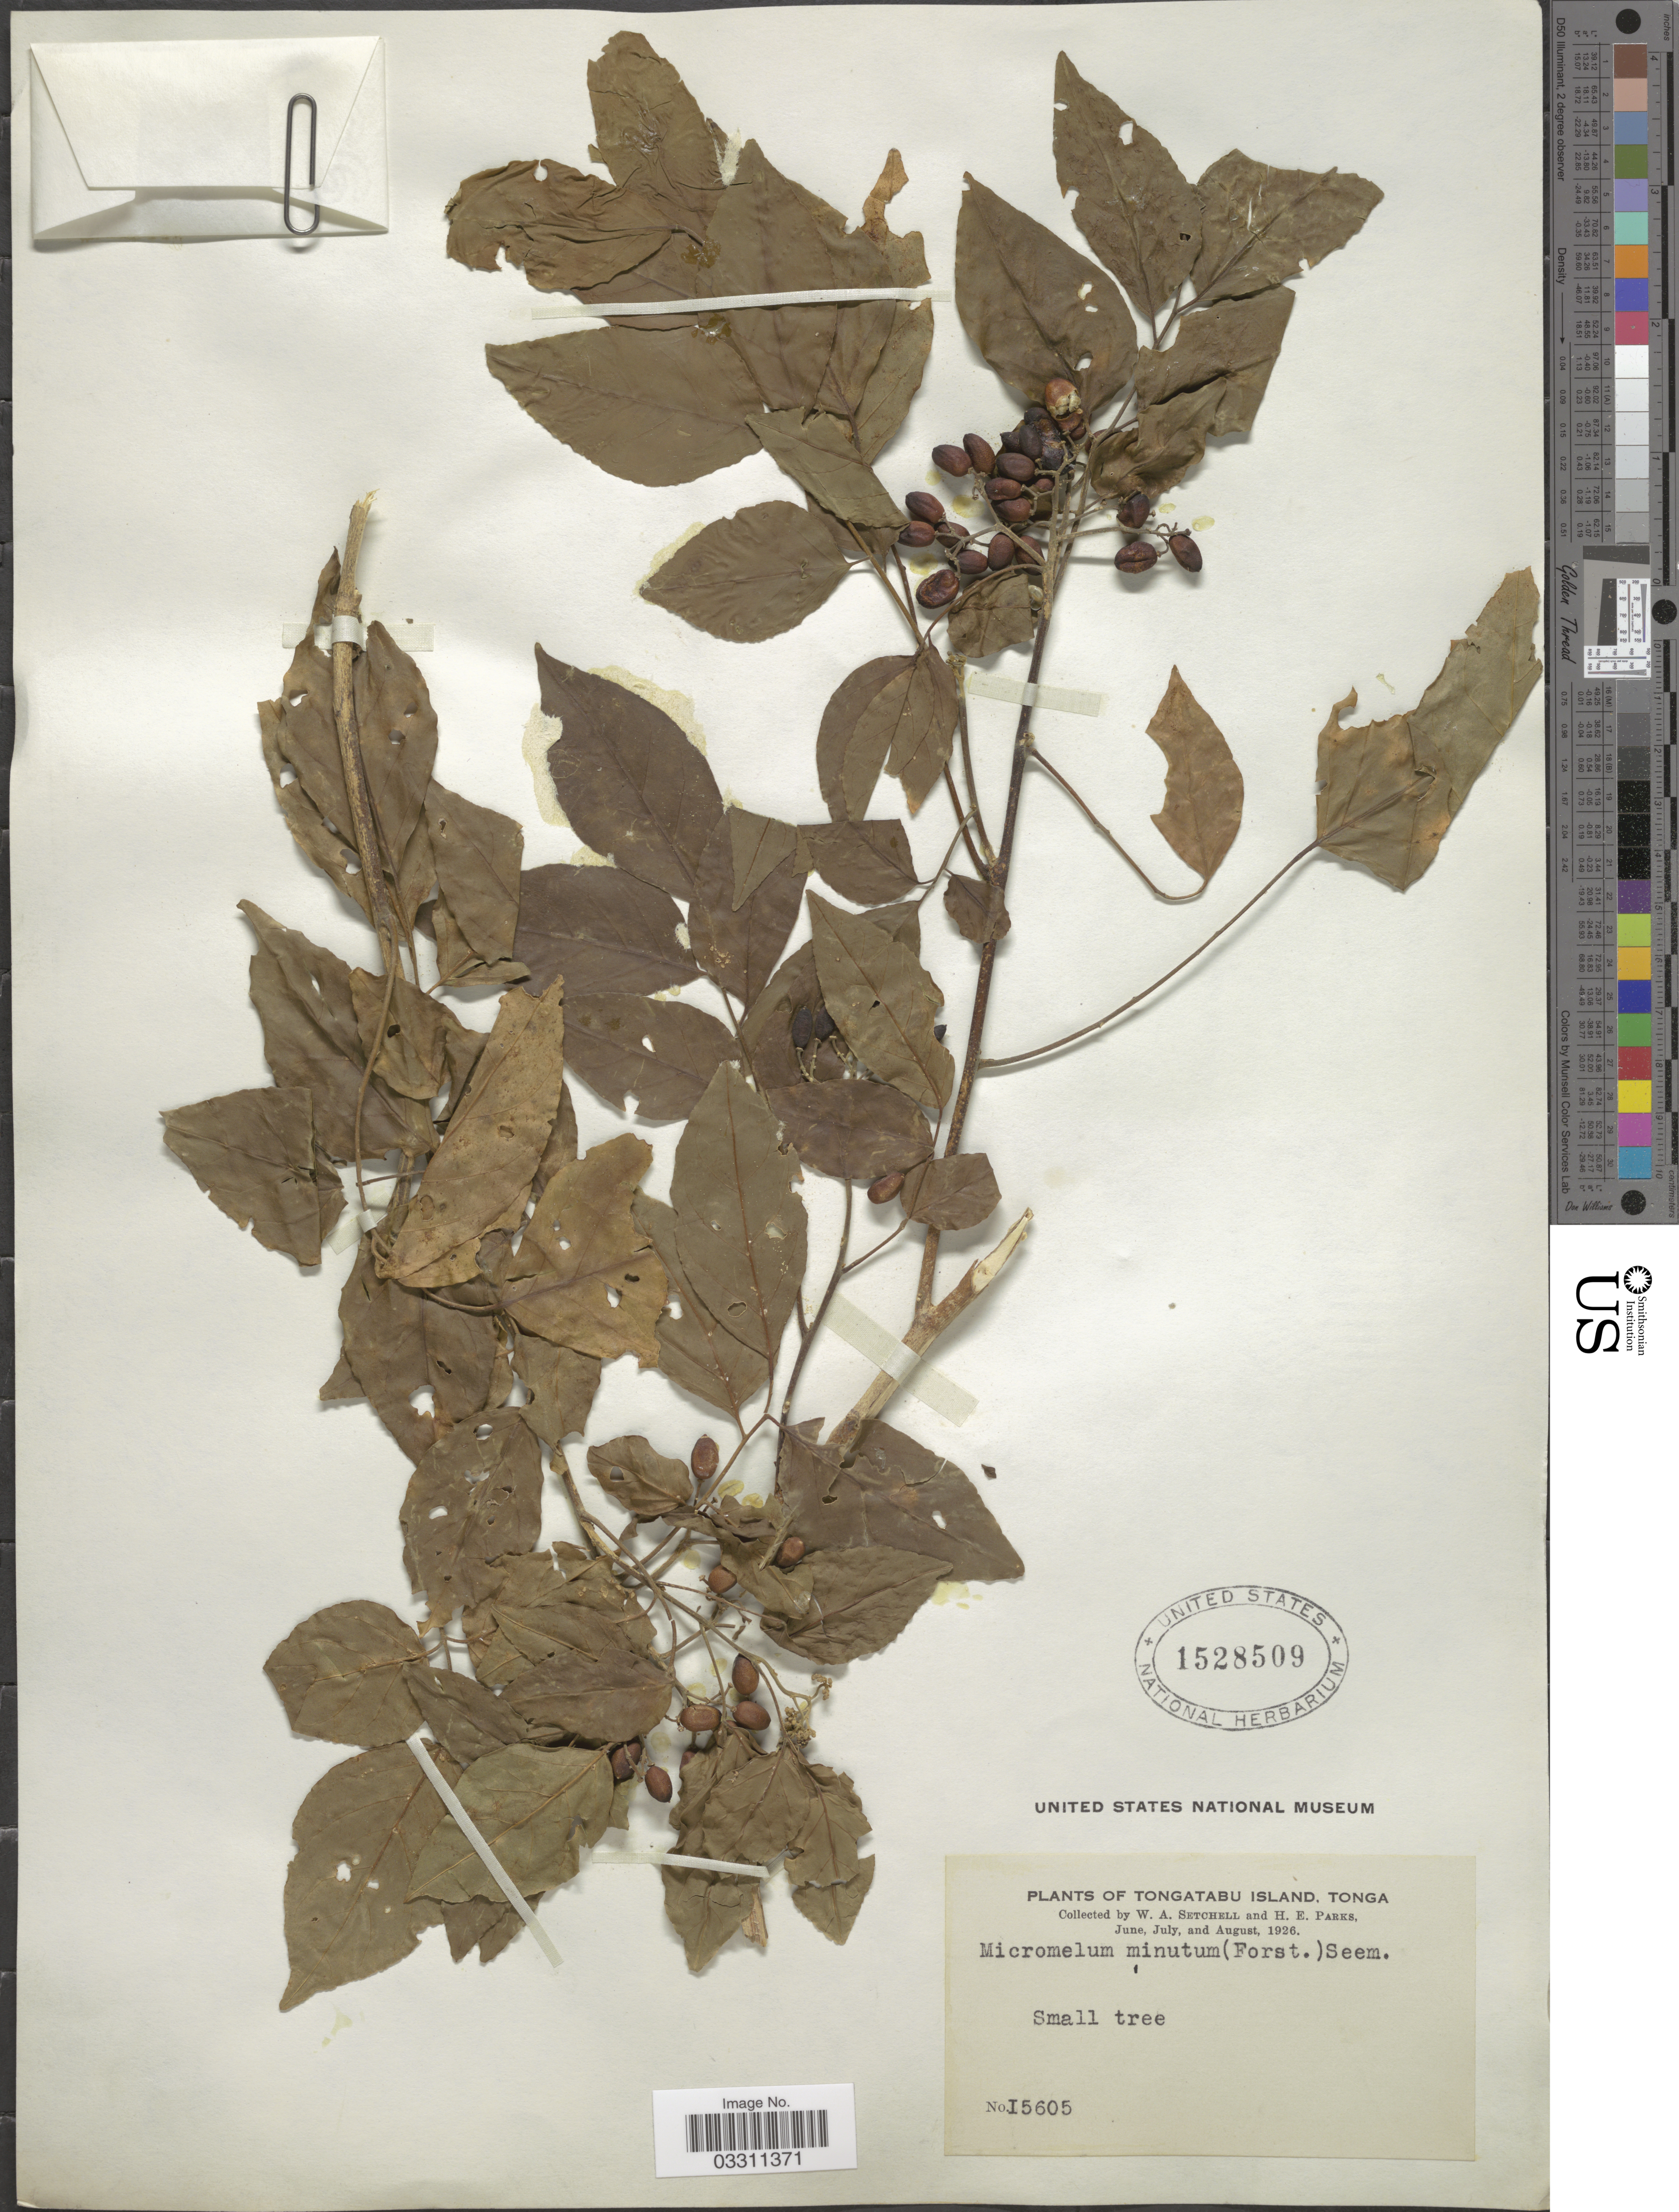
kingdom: Plantae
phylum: Tracheophyta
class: Magnoliopsida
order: Sapindales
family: Rutaceae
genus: Micromelum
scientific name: Micromelum minutum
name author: (G. Forst.) Wight & Arn.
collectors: W. Setchell & H. E. Parks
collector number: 15605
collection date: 1926-06/1926-08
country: Tonga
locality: Tongatabu Island.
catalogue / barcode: US 1528509